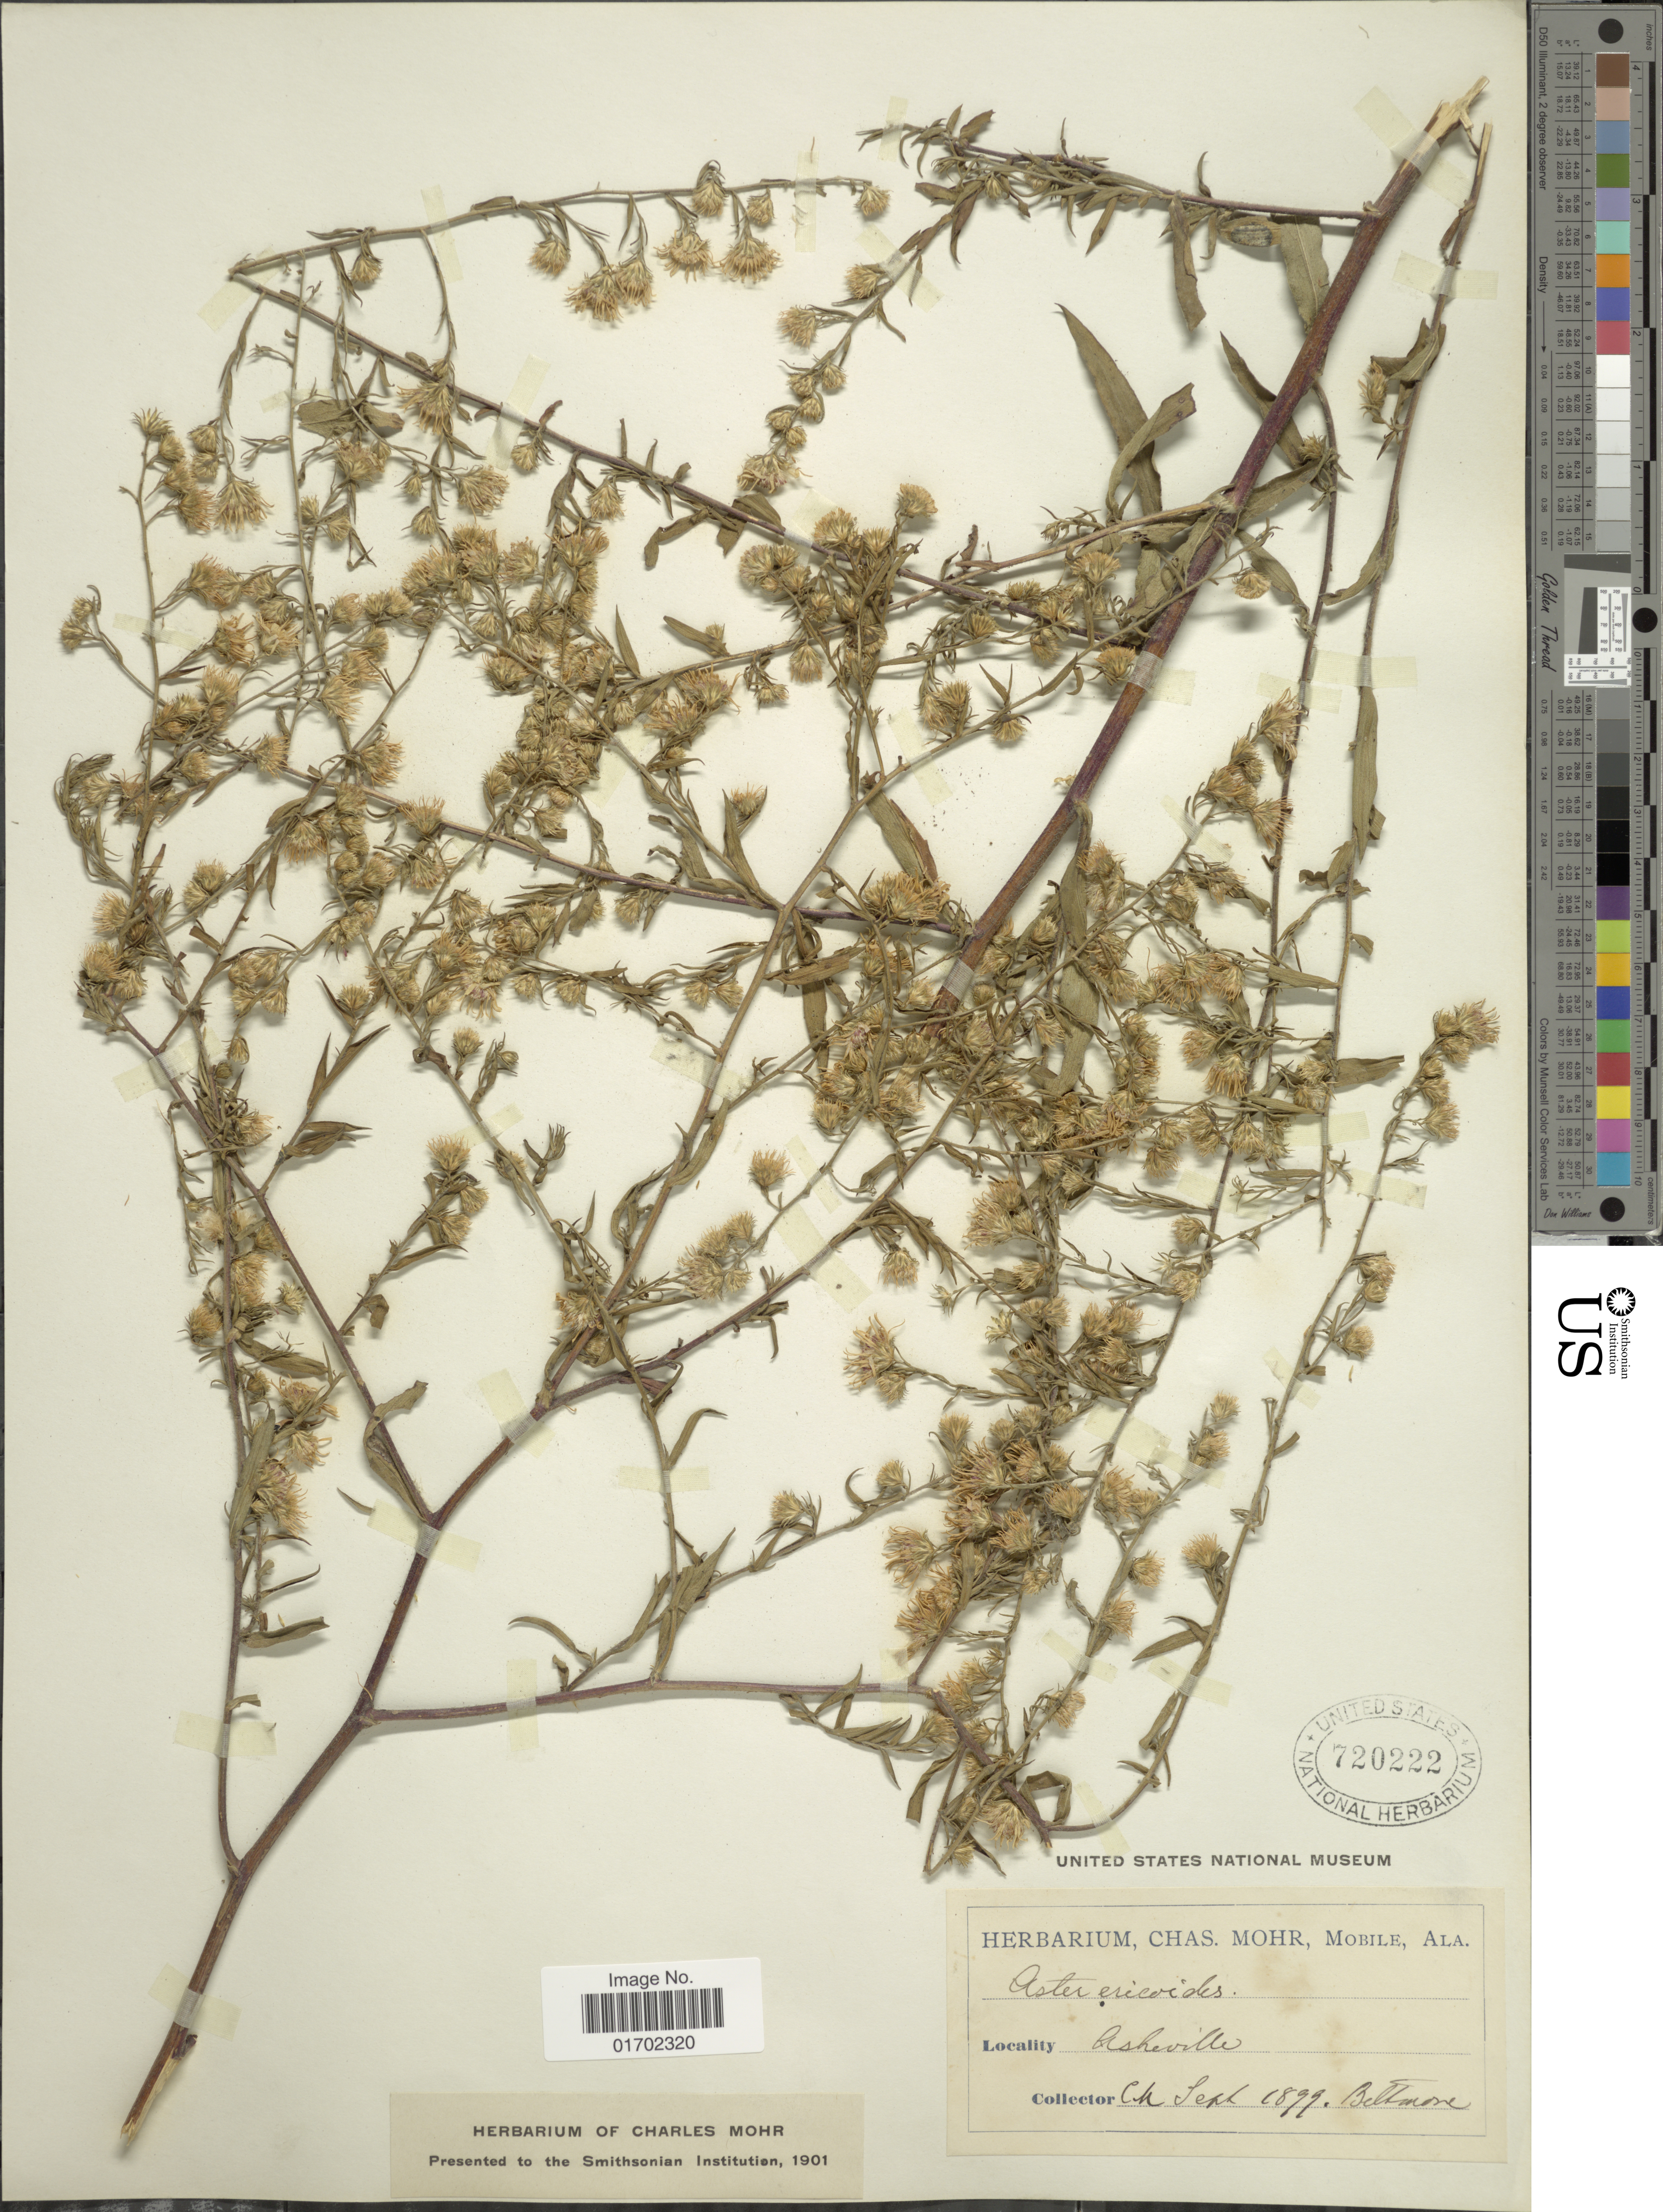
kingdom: Plantae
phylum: Tracheophyta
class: Magnoliopsida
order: Asterales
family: Asteraceae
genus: Symphyotrichum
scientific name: Symphyotrichum pilosum var. pilosum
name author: (Willd.) G.L. Nesom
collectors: Mohr, C. T. (herbarium)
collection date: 1899-09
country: United States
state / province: North Carolina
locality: Asheville, Biltmore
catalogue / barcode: US 720222